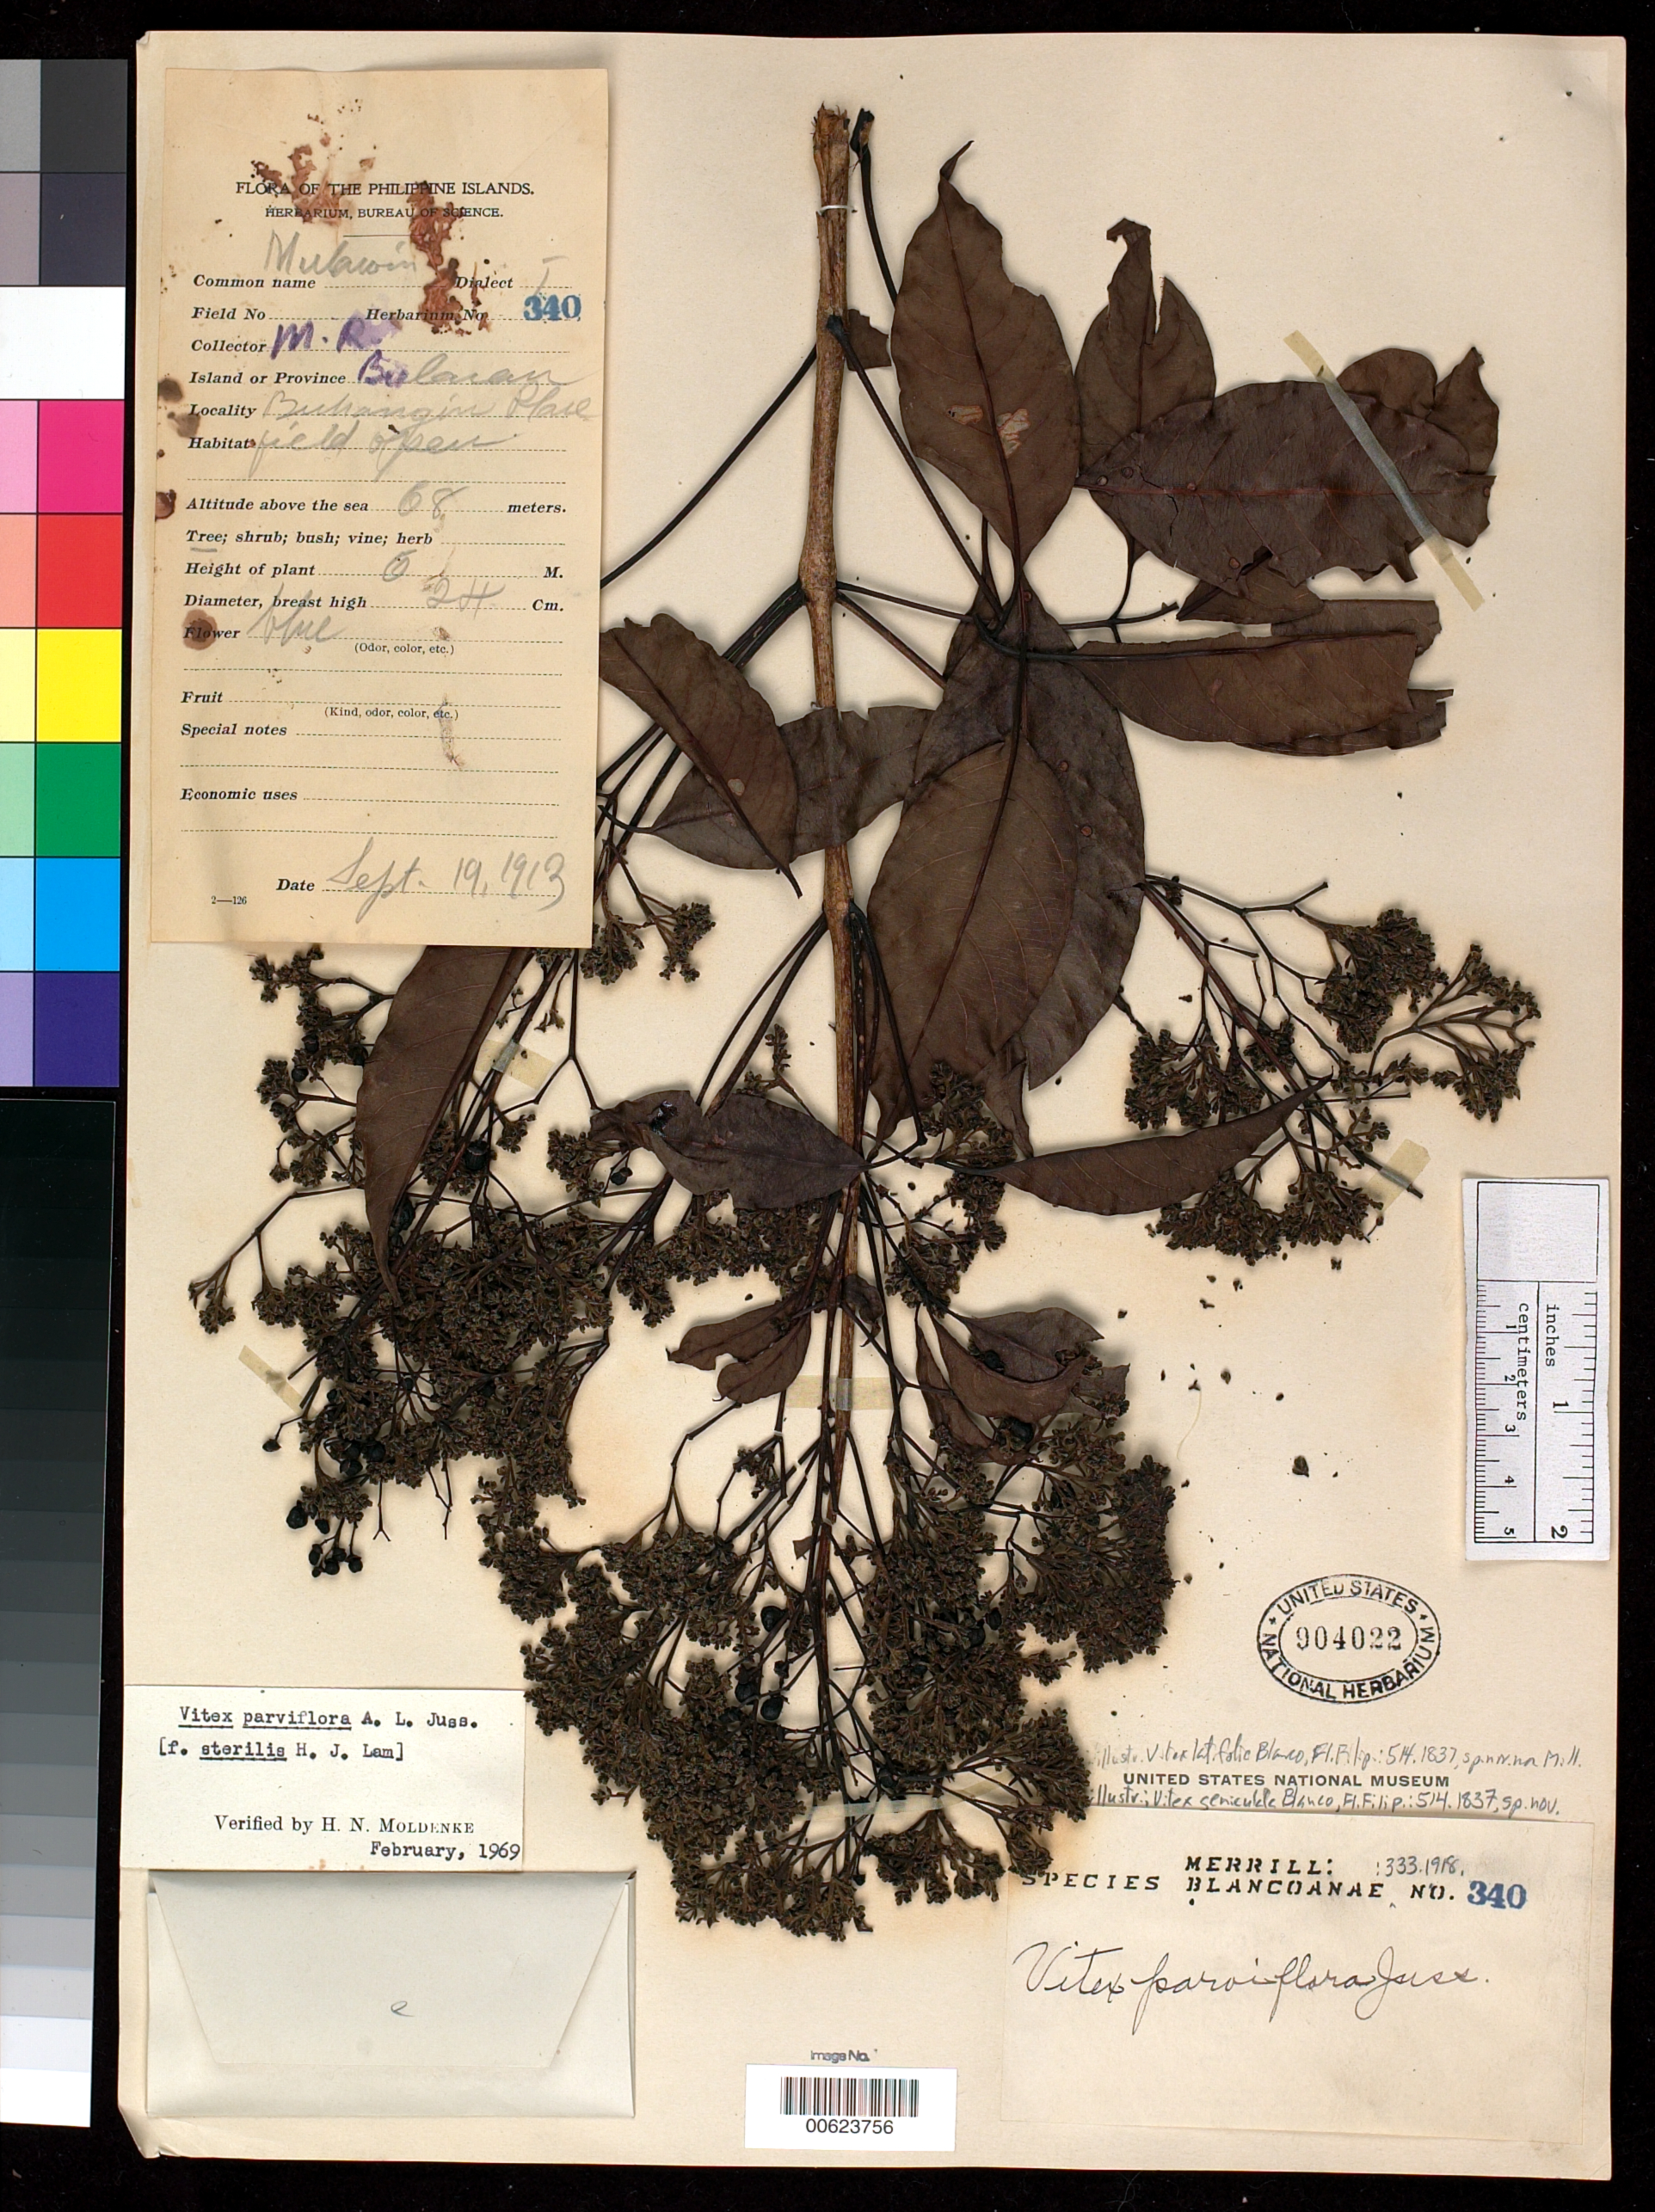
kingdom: Plantae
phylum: Tracheophyta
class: Magnoliopsida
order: Lamiales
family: Lamiaceae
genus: Vitex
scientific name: Vitex parviflora f. sterilis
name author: H.J. Lam ex Moldenke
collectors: M. Ramos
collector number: Sp. Blancoan. 0340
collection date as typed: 19 Sep 1913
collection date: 1913-09-19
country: Philippines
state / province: Central Luzon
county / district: Bulacan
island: Luzon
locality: Buhangin place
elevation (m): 68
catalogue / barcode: US 904022